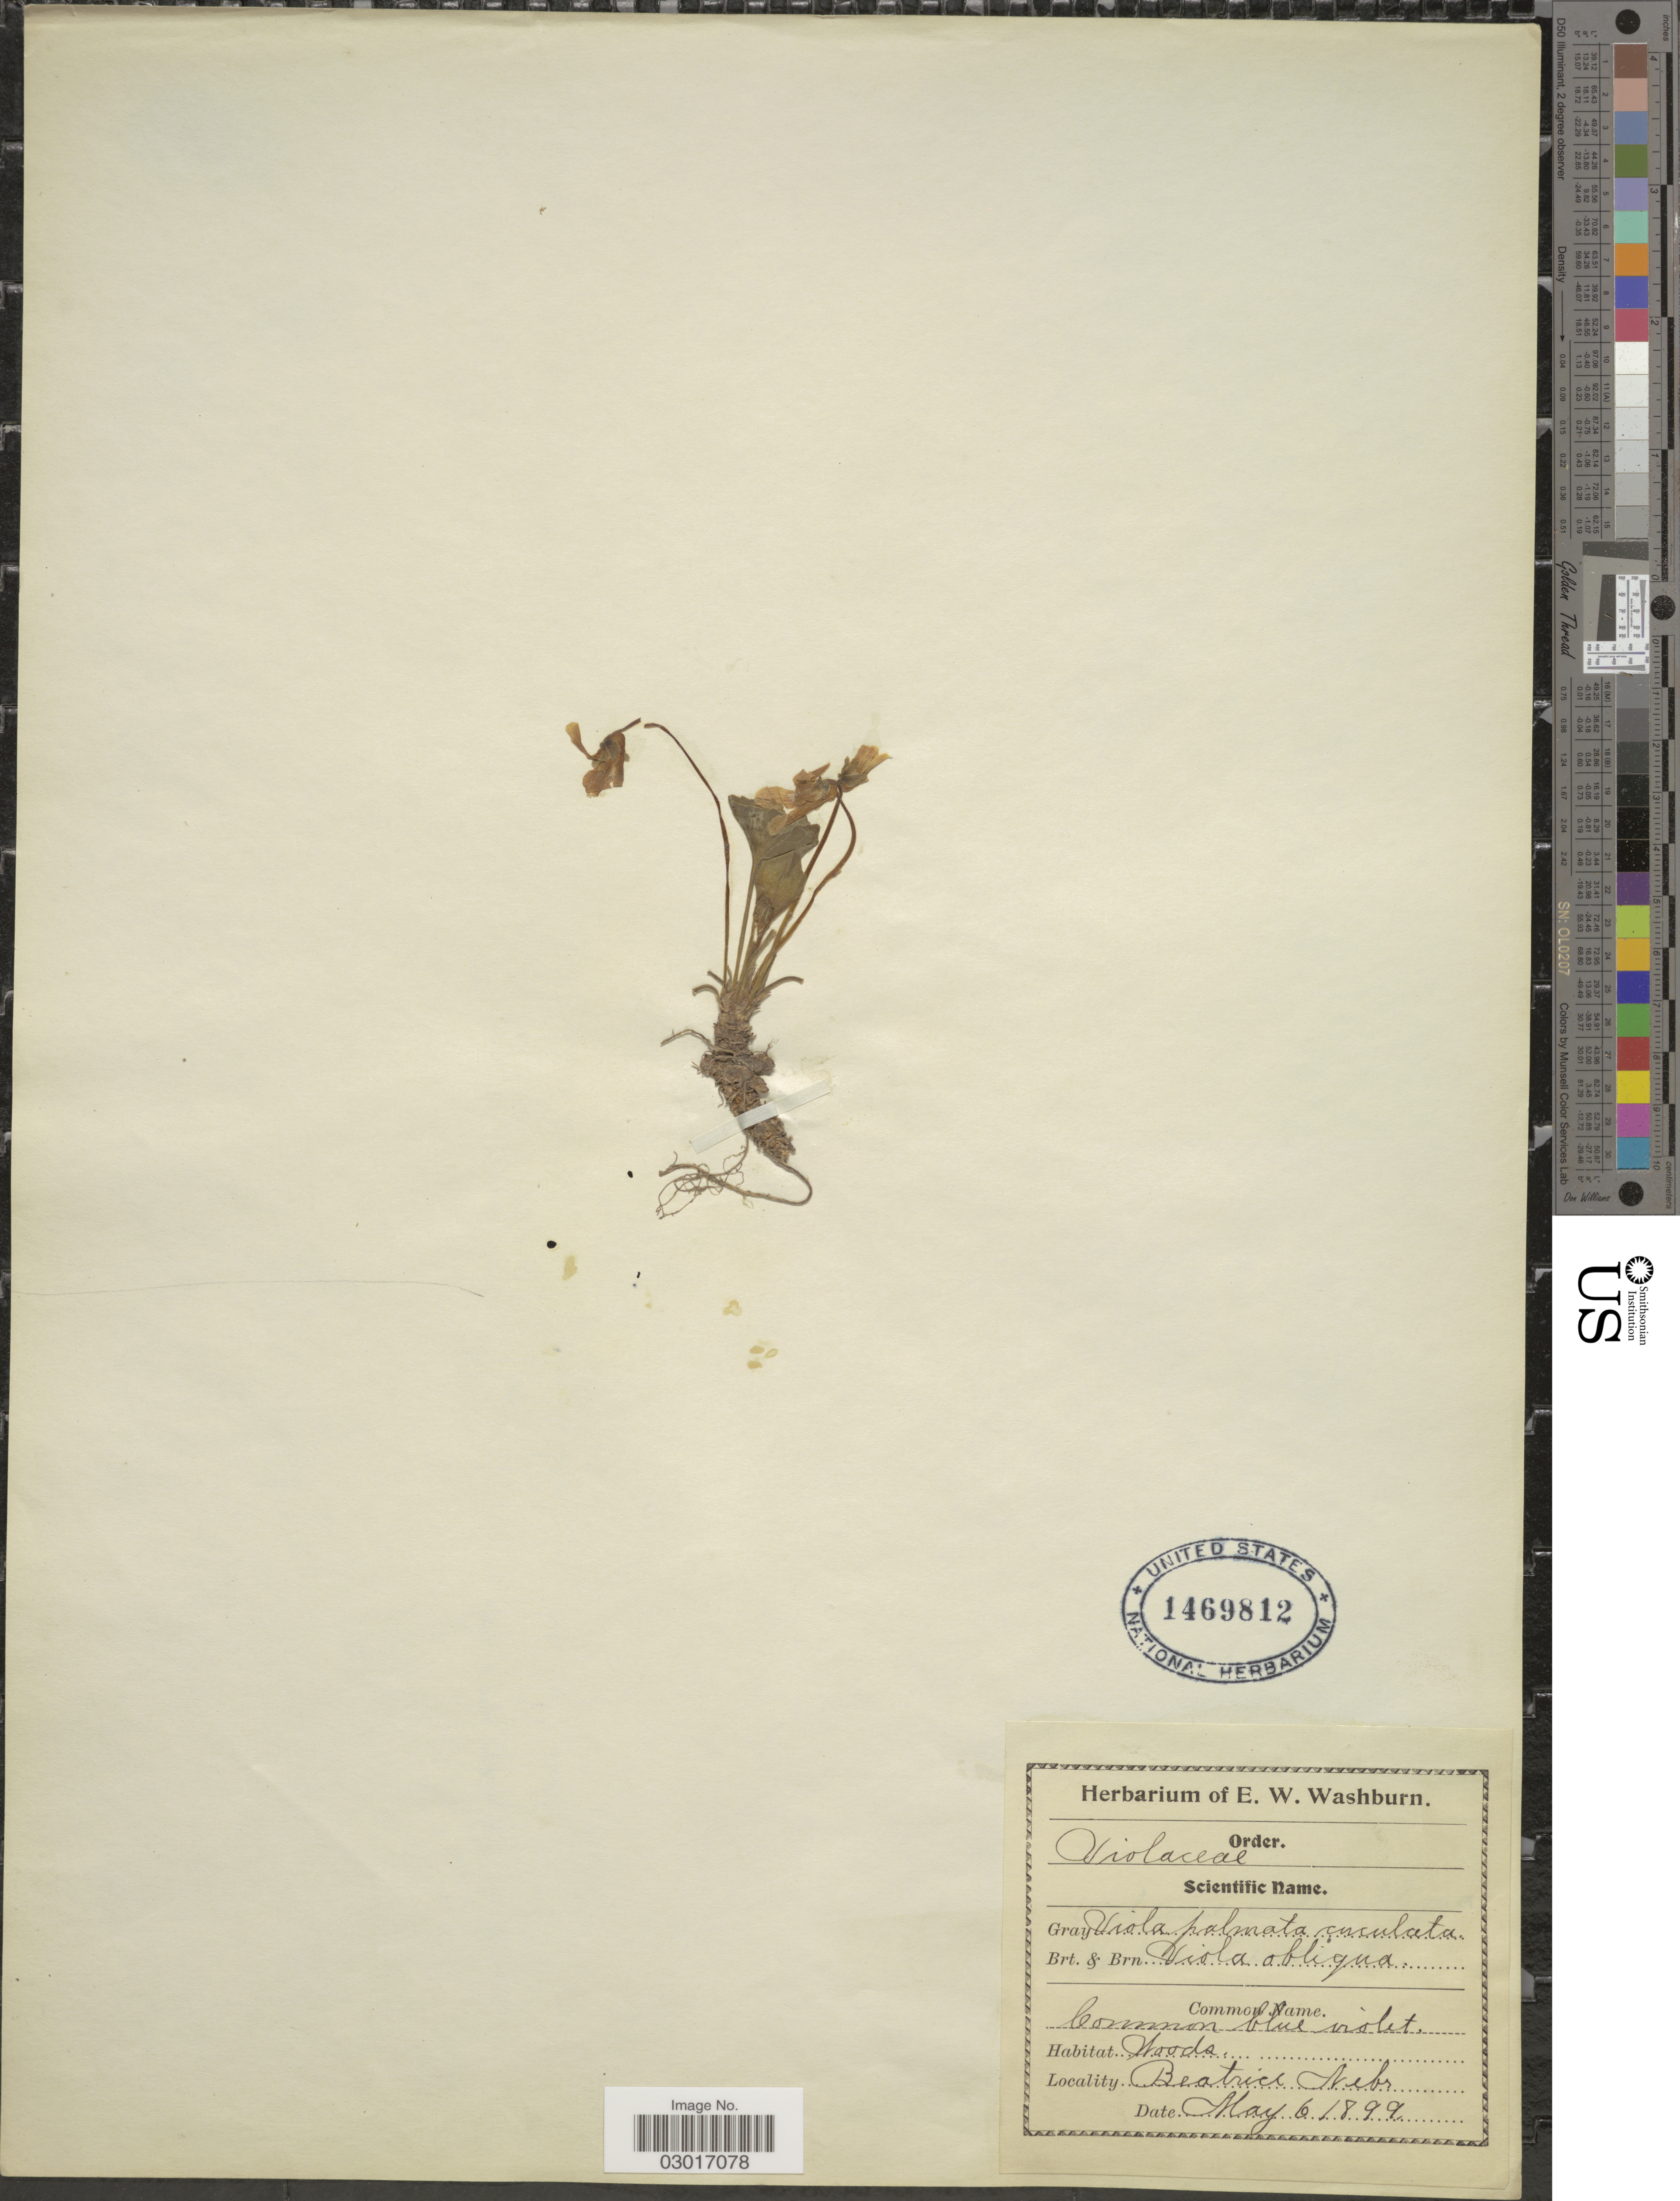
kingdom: Plantae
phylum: Tracheophyta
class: Magnoliopsida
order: Malpighiales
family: Violaceae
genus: Viola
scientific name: Viola sororia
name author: Willd.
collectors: ex herb. E. W. Washburn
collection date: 1899-05-06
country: United States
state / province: Nebraska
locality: Beatrice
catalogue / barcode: US 1469812